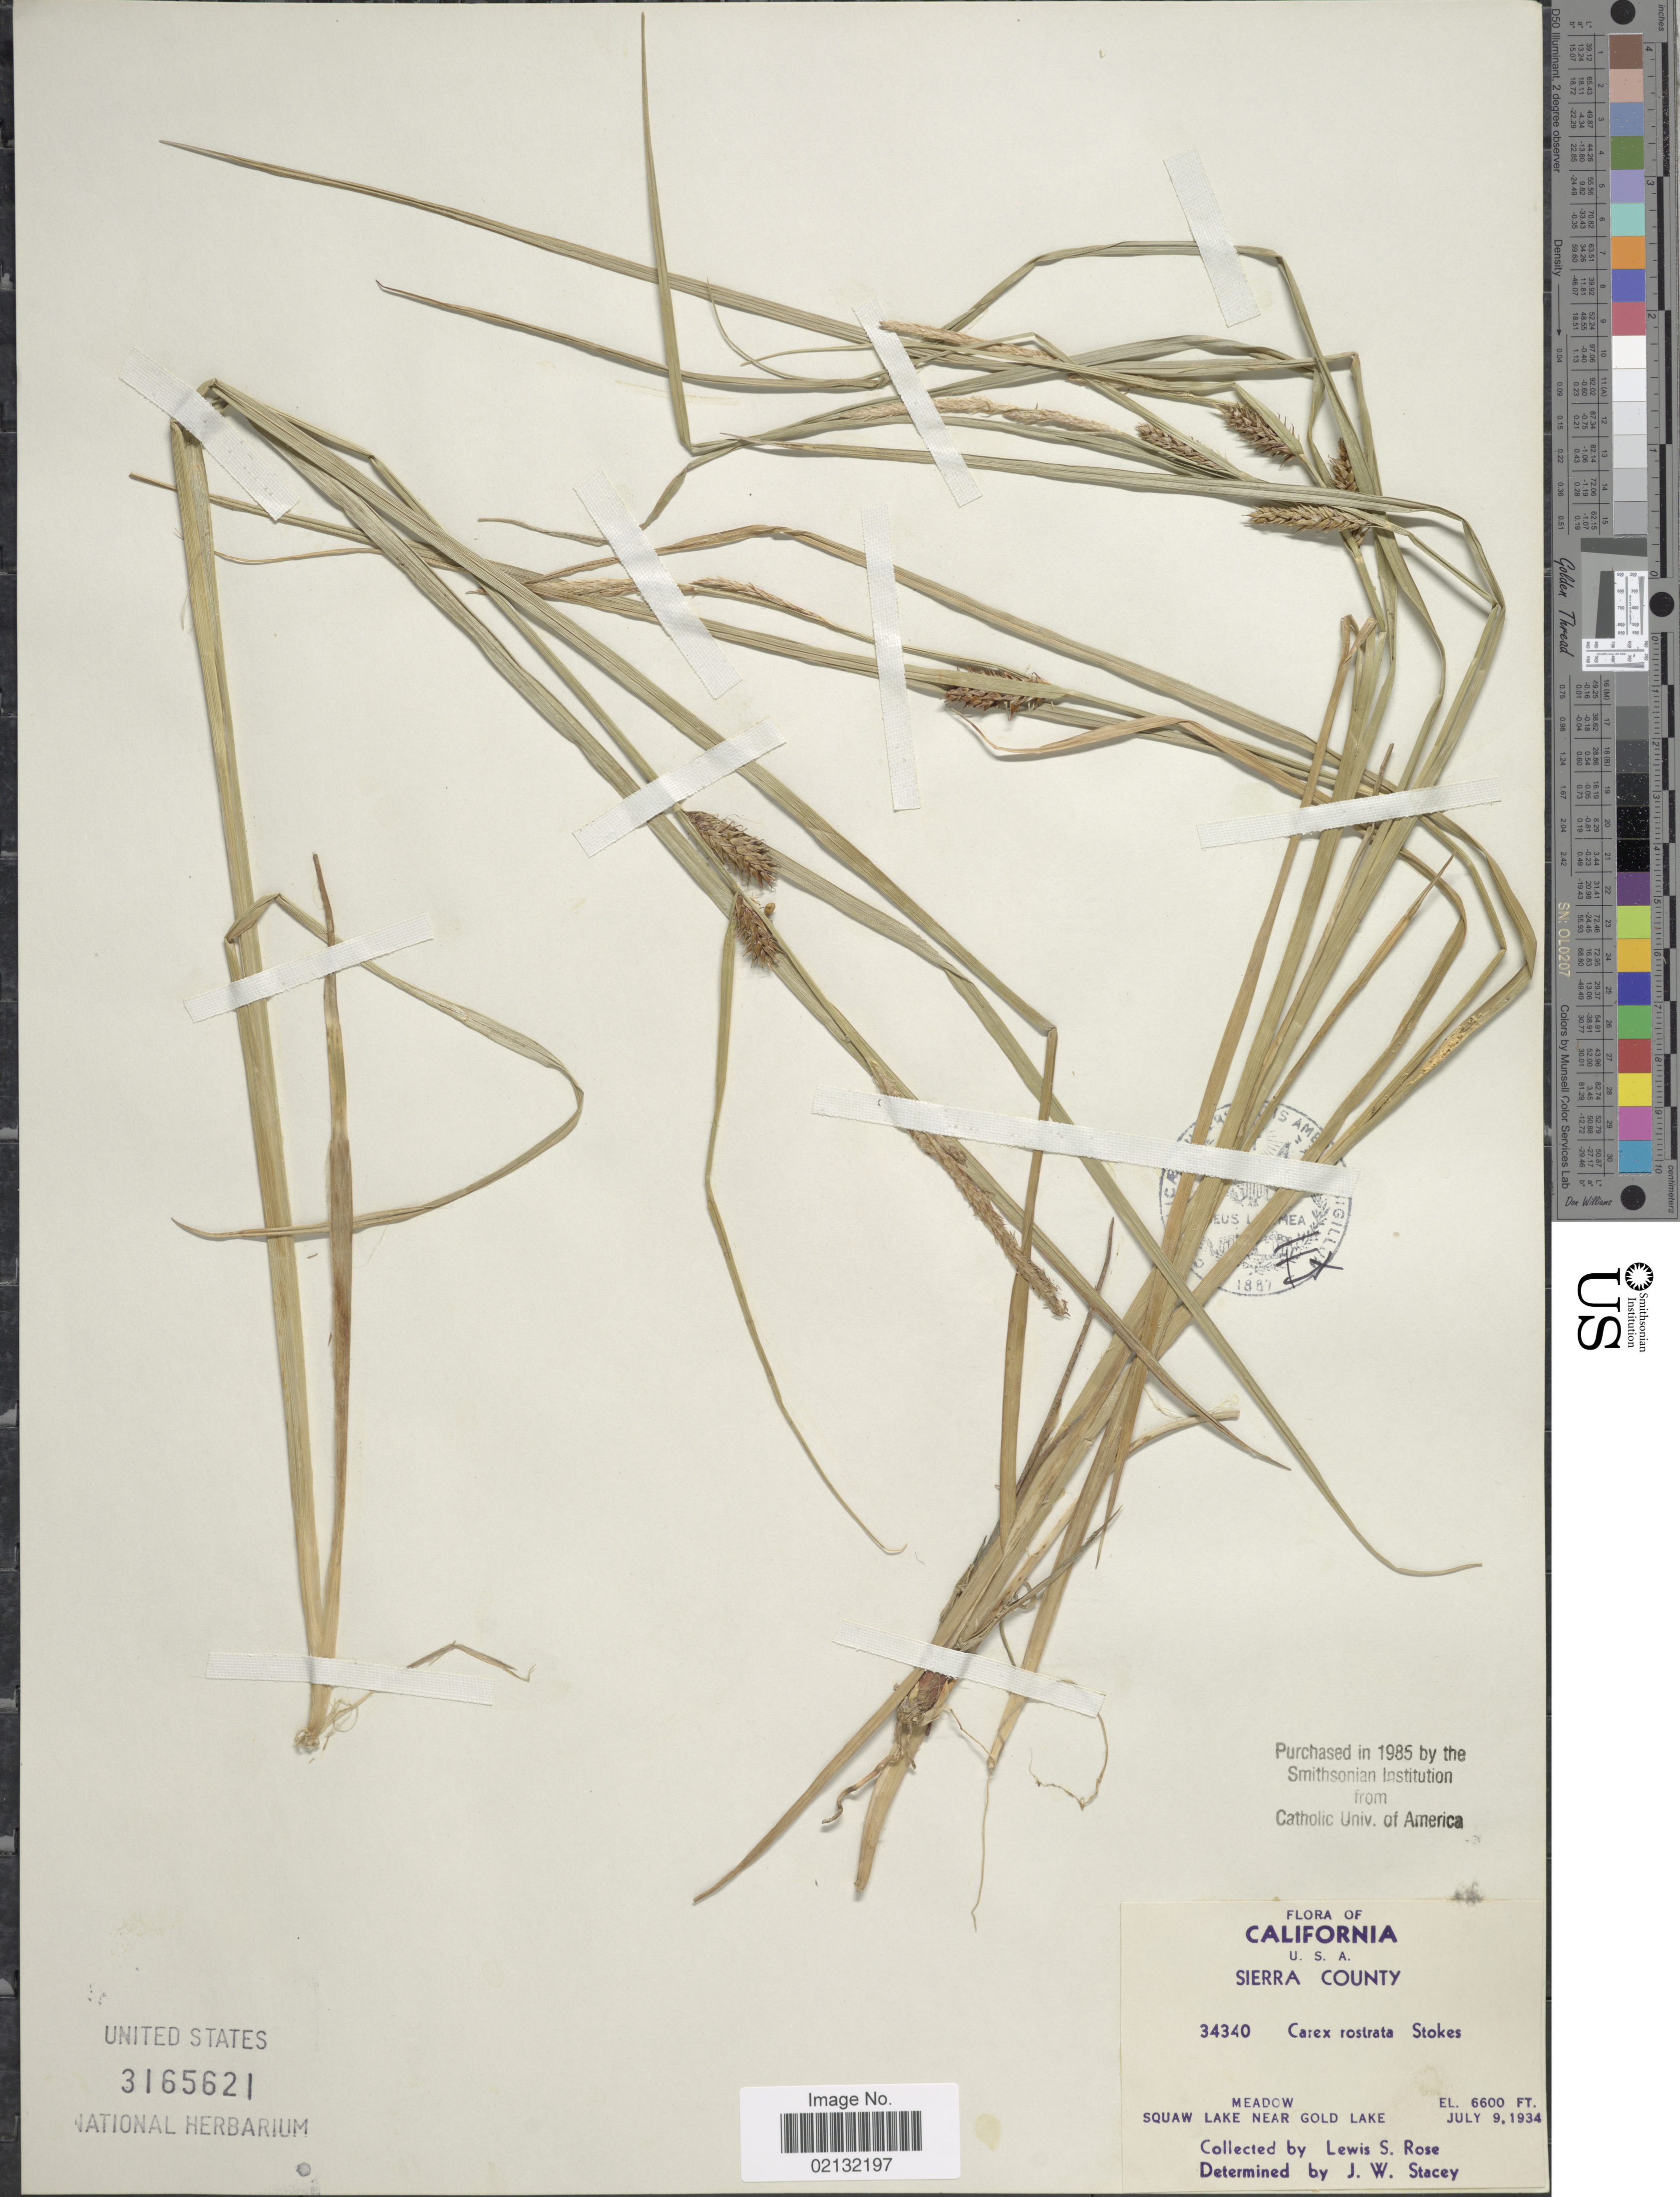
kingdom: Plantae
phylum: Tracheophyta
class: Liliopsida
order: Poales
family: Cyperaceae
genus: Carex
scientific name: Carex rostrata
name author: Stokes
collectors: L. S. Rose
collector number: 34340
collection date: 1934-07-09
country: United States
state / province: California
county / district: Sierra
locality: California, U.S.A. Sierra County, Meadow Squaw Lake near Gold Lake.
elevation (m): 2012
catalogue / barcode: US 3165621